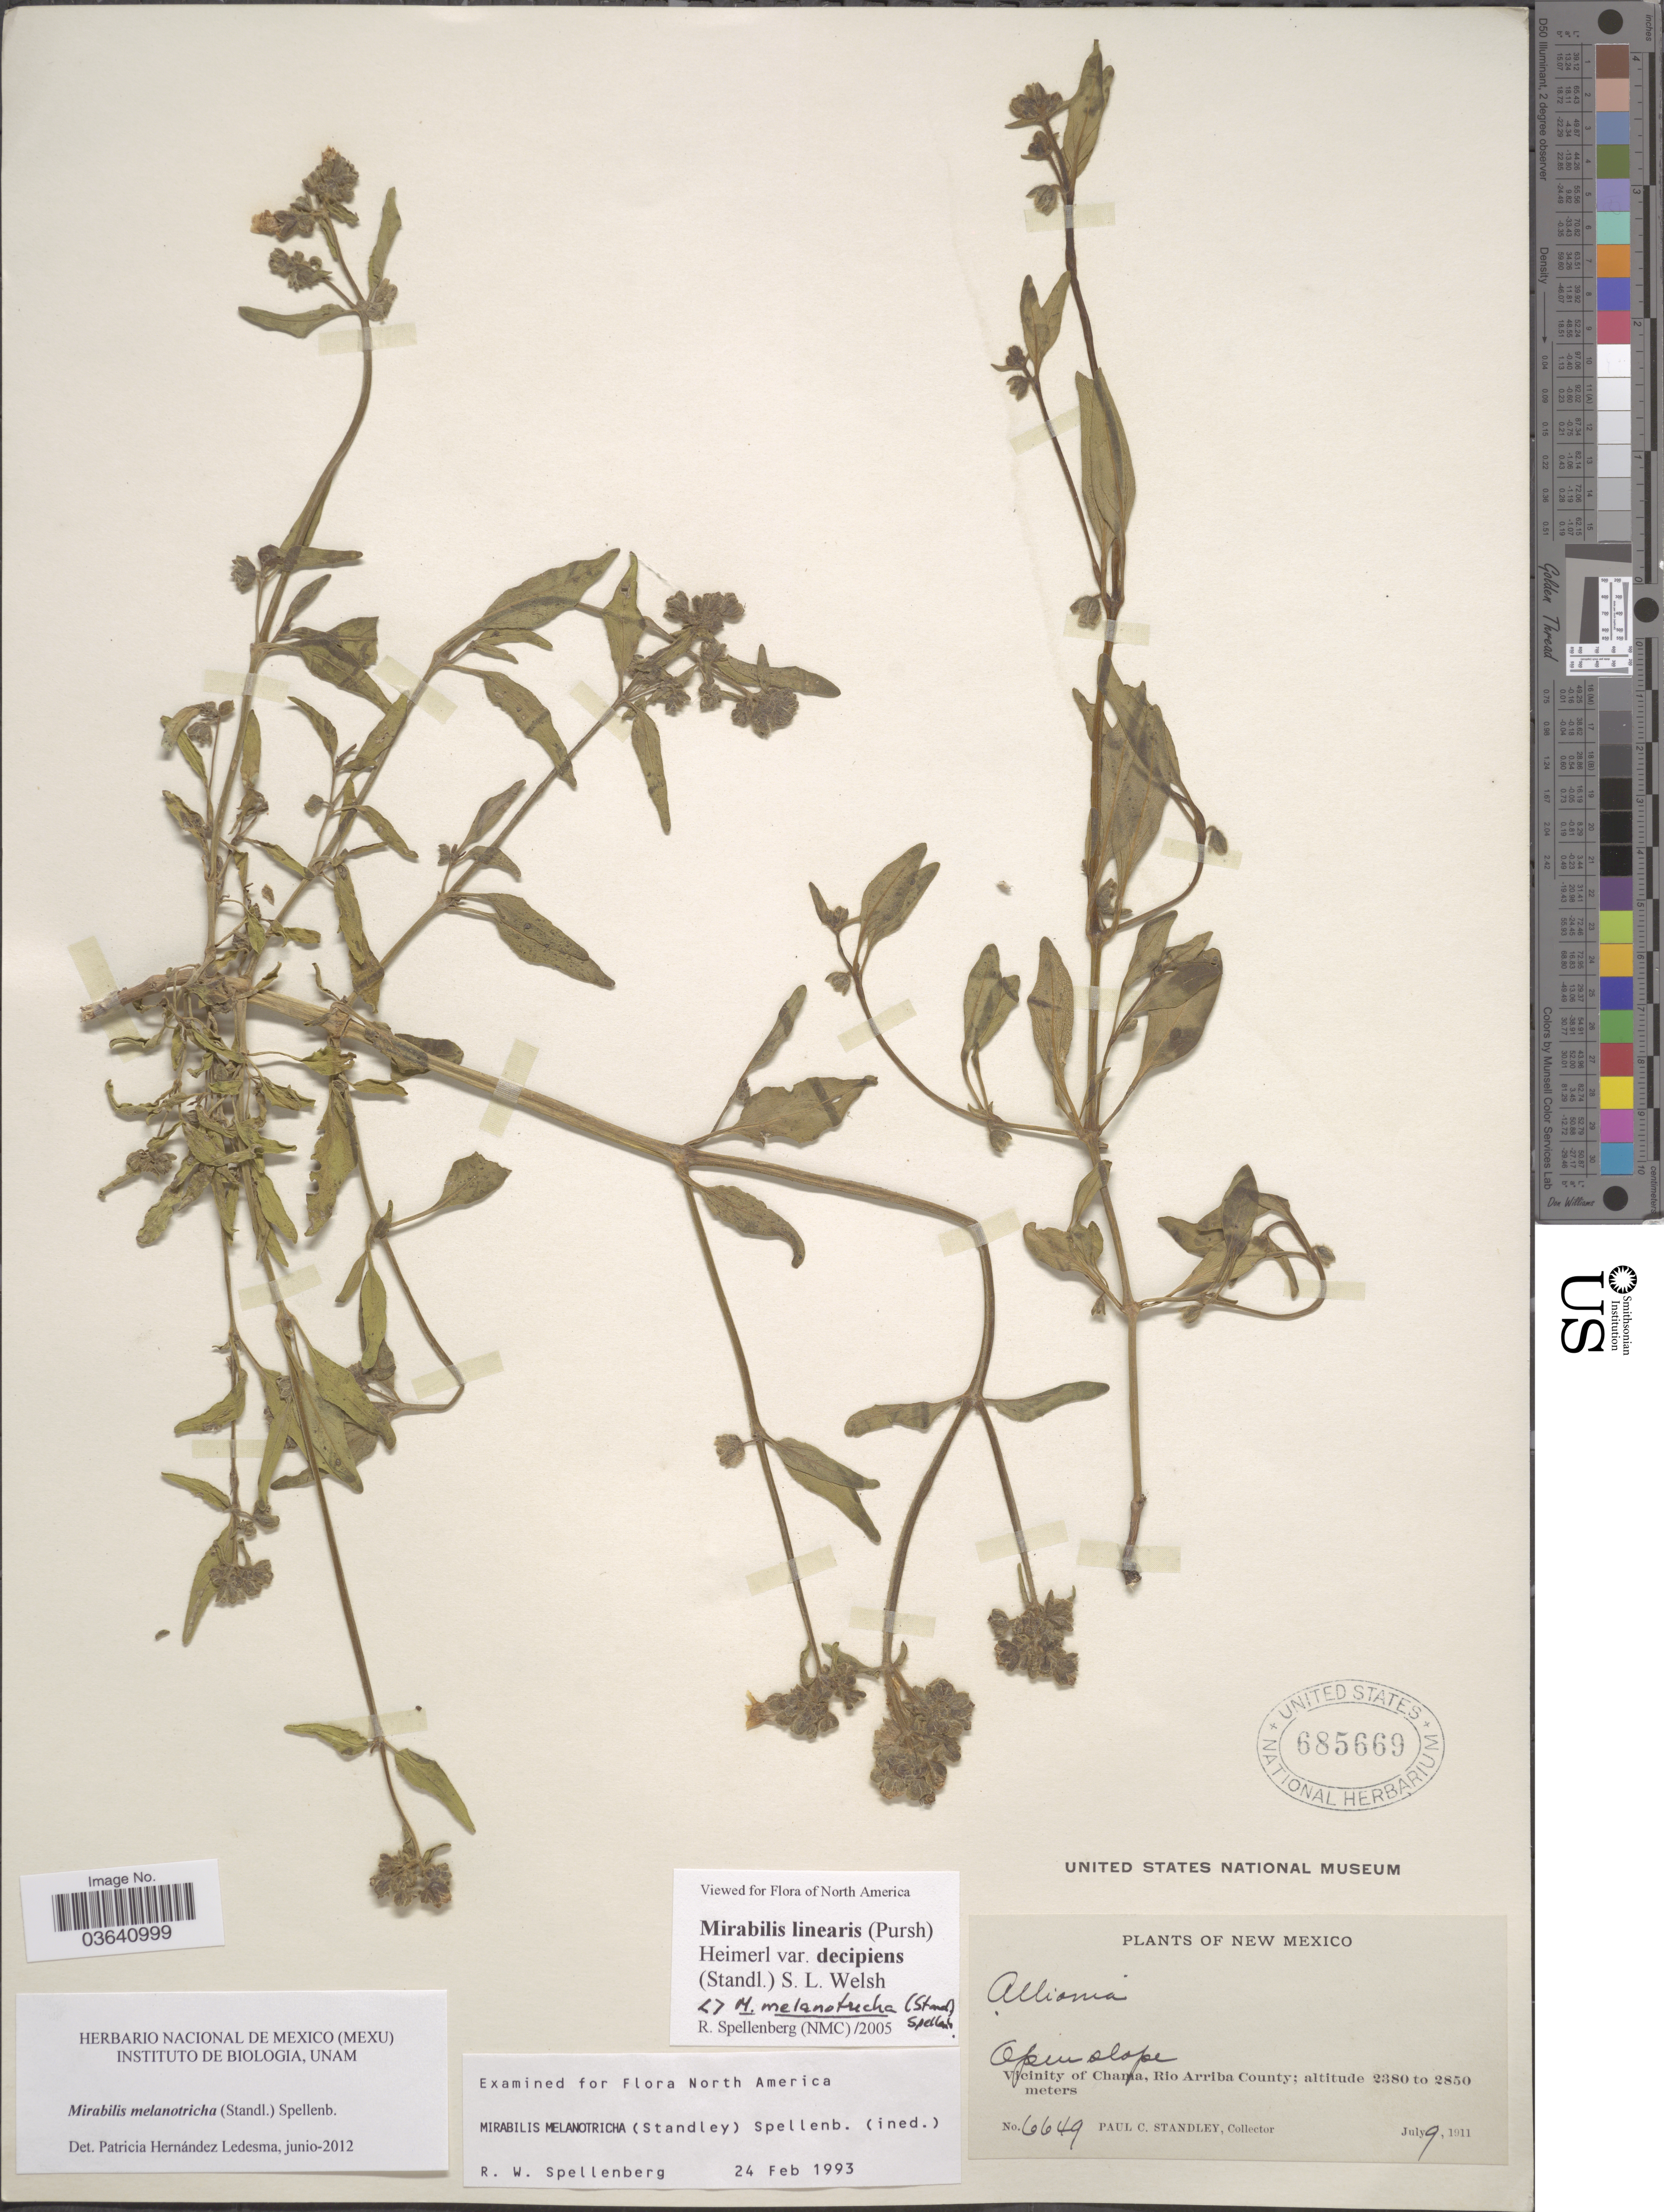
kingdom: Plantae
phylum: Tracheophyta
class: Magnoliopsida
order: Caryophyllales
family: Nyctaginaceae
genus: Mirabilis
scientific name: Mirabilis melanotricha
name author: (Standl.) Spellenb.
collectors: P. C. Standley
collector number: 6649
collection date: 1911-07-09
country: United States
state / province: New Mexico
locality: Vicinity of Chama, Rio Arriba County.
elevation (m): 2380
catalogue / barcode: US 685669